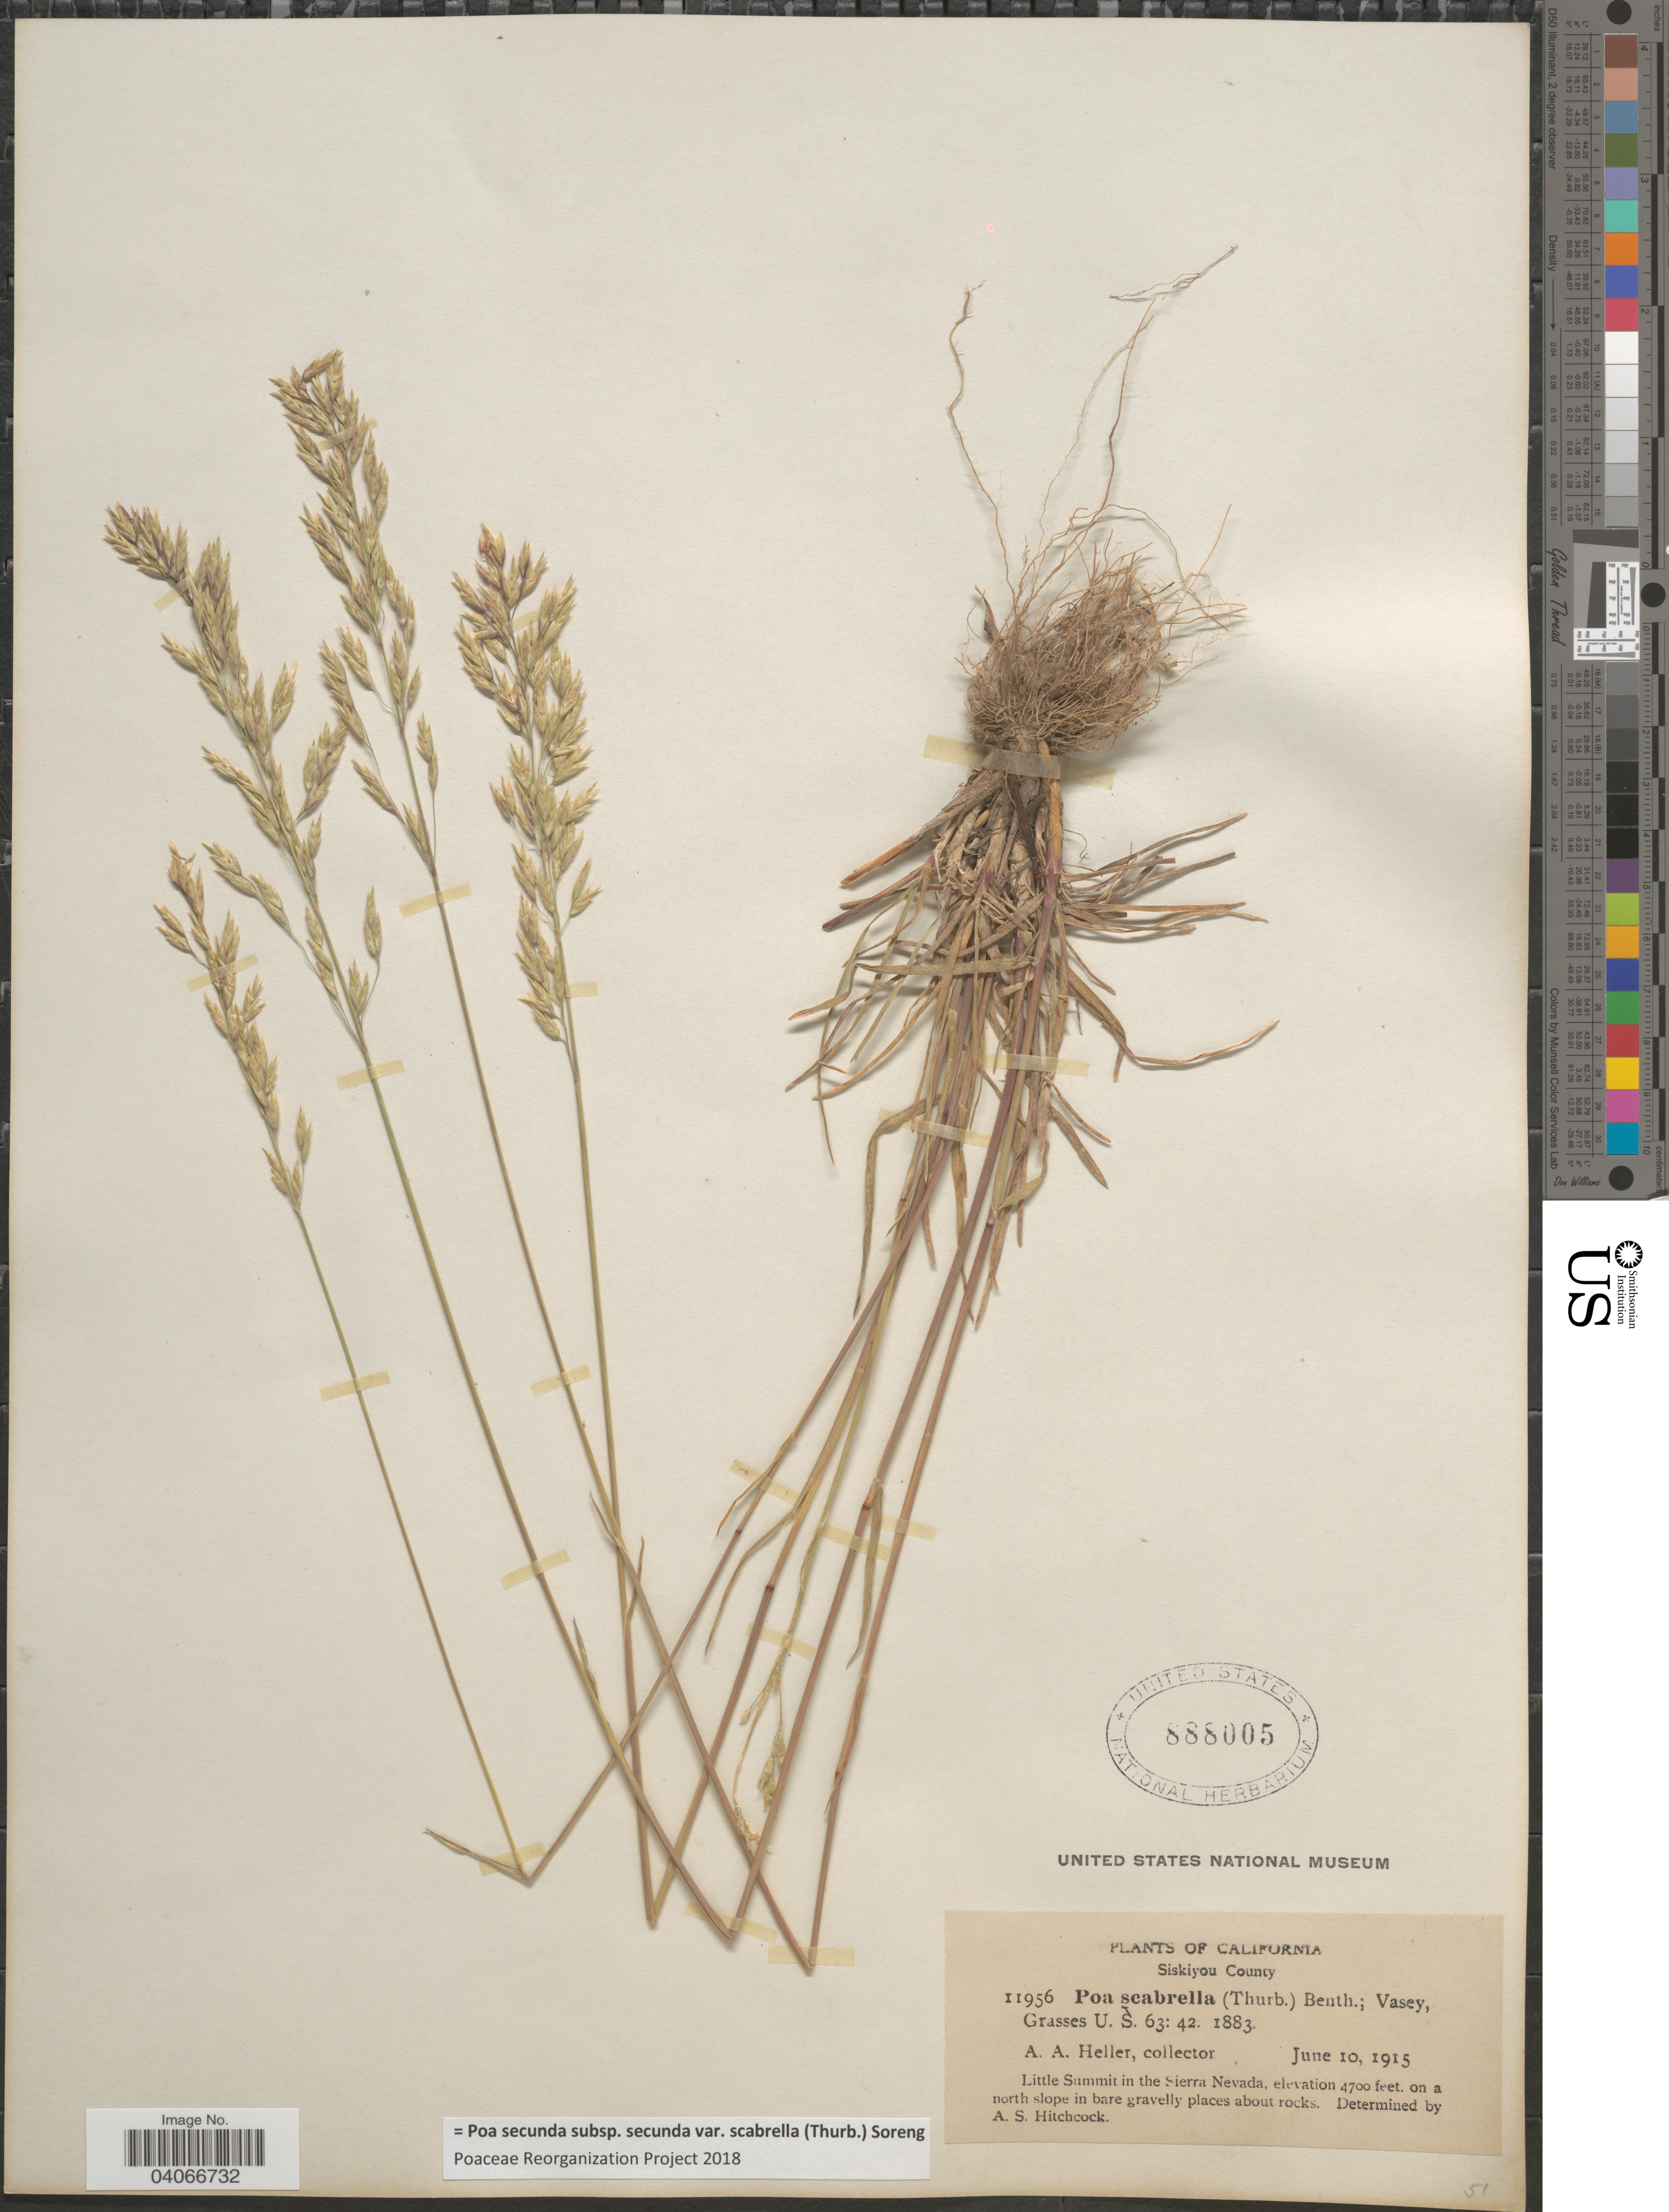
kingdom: Plantae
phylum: Tracheophyta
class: Liliopsida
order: Poales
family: Poaceae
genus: Poa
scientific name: Poa secunda subsp. secunda var. scabrella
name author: (Thurb.) Soreng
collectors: A. A. Heller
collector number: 11956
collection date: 1915-06-10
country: United States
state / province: California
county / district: Siskiyou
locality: Siskiyou County. Little Summit in the Sierra Nevada, on a north slope in bare gravelly places about rocks.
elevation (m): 1433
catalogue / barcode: US 888005